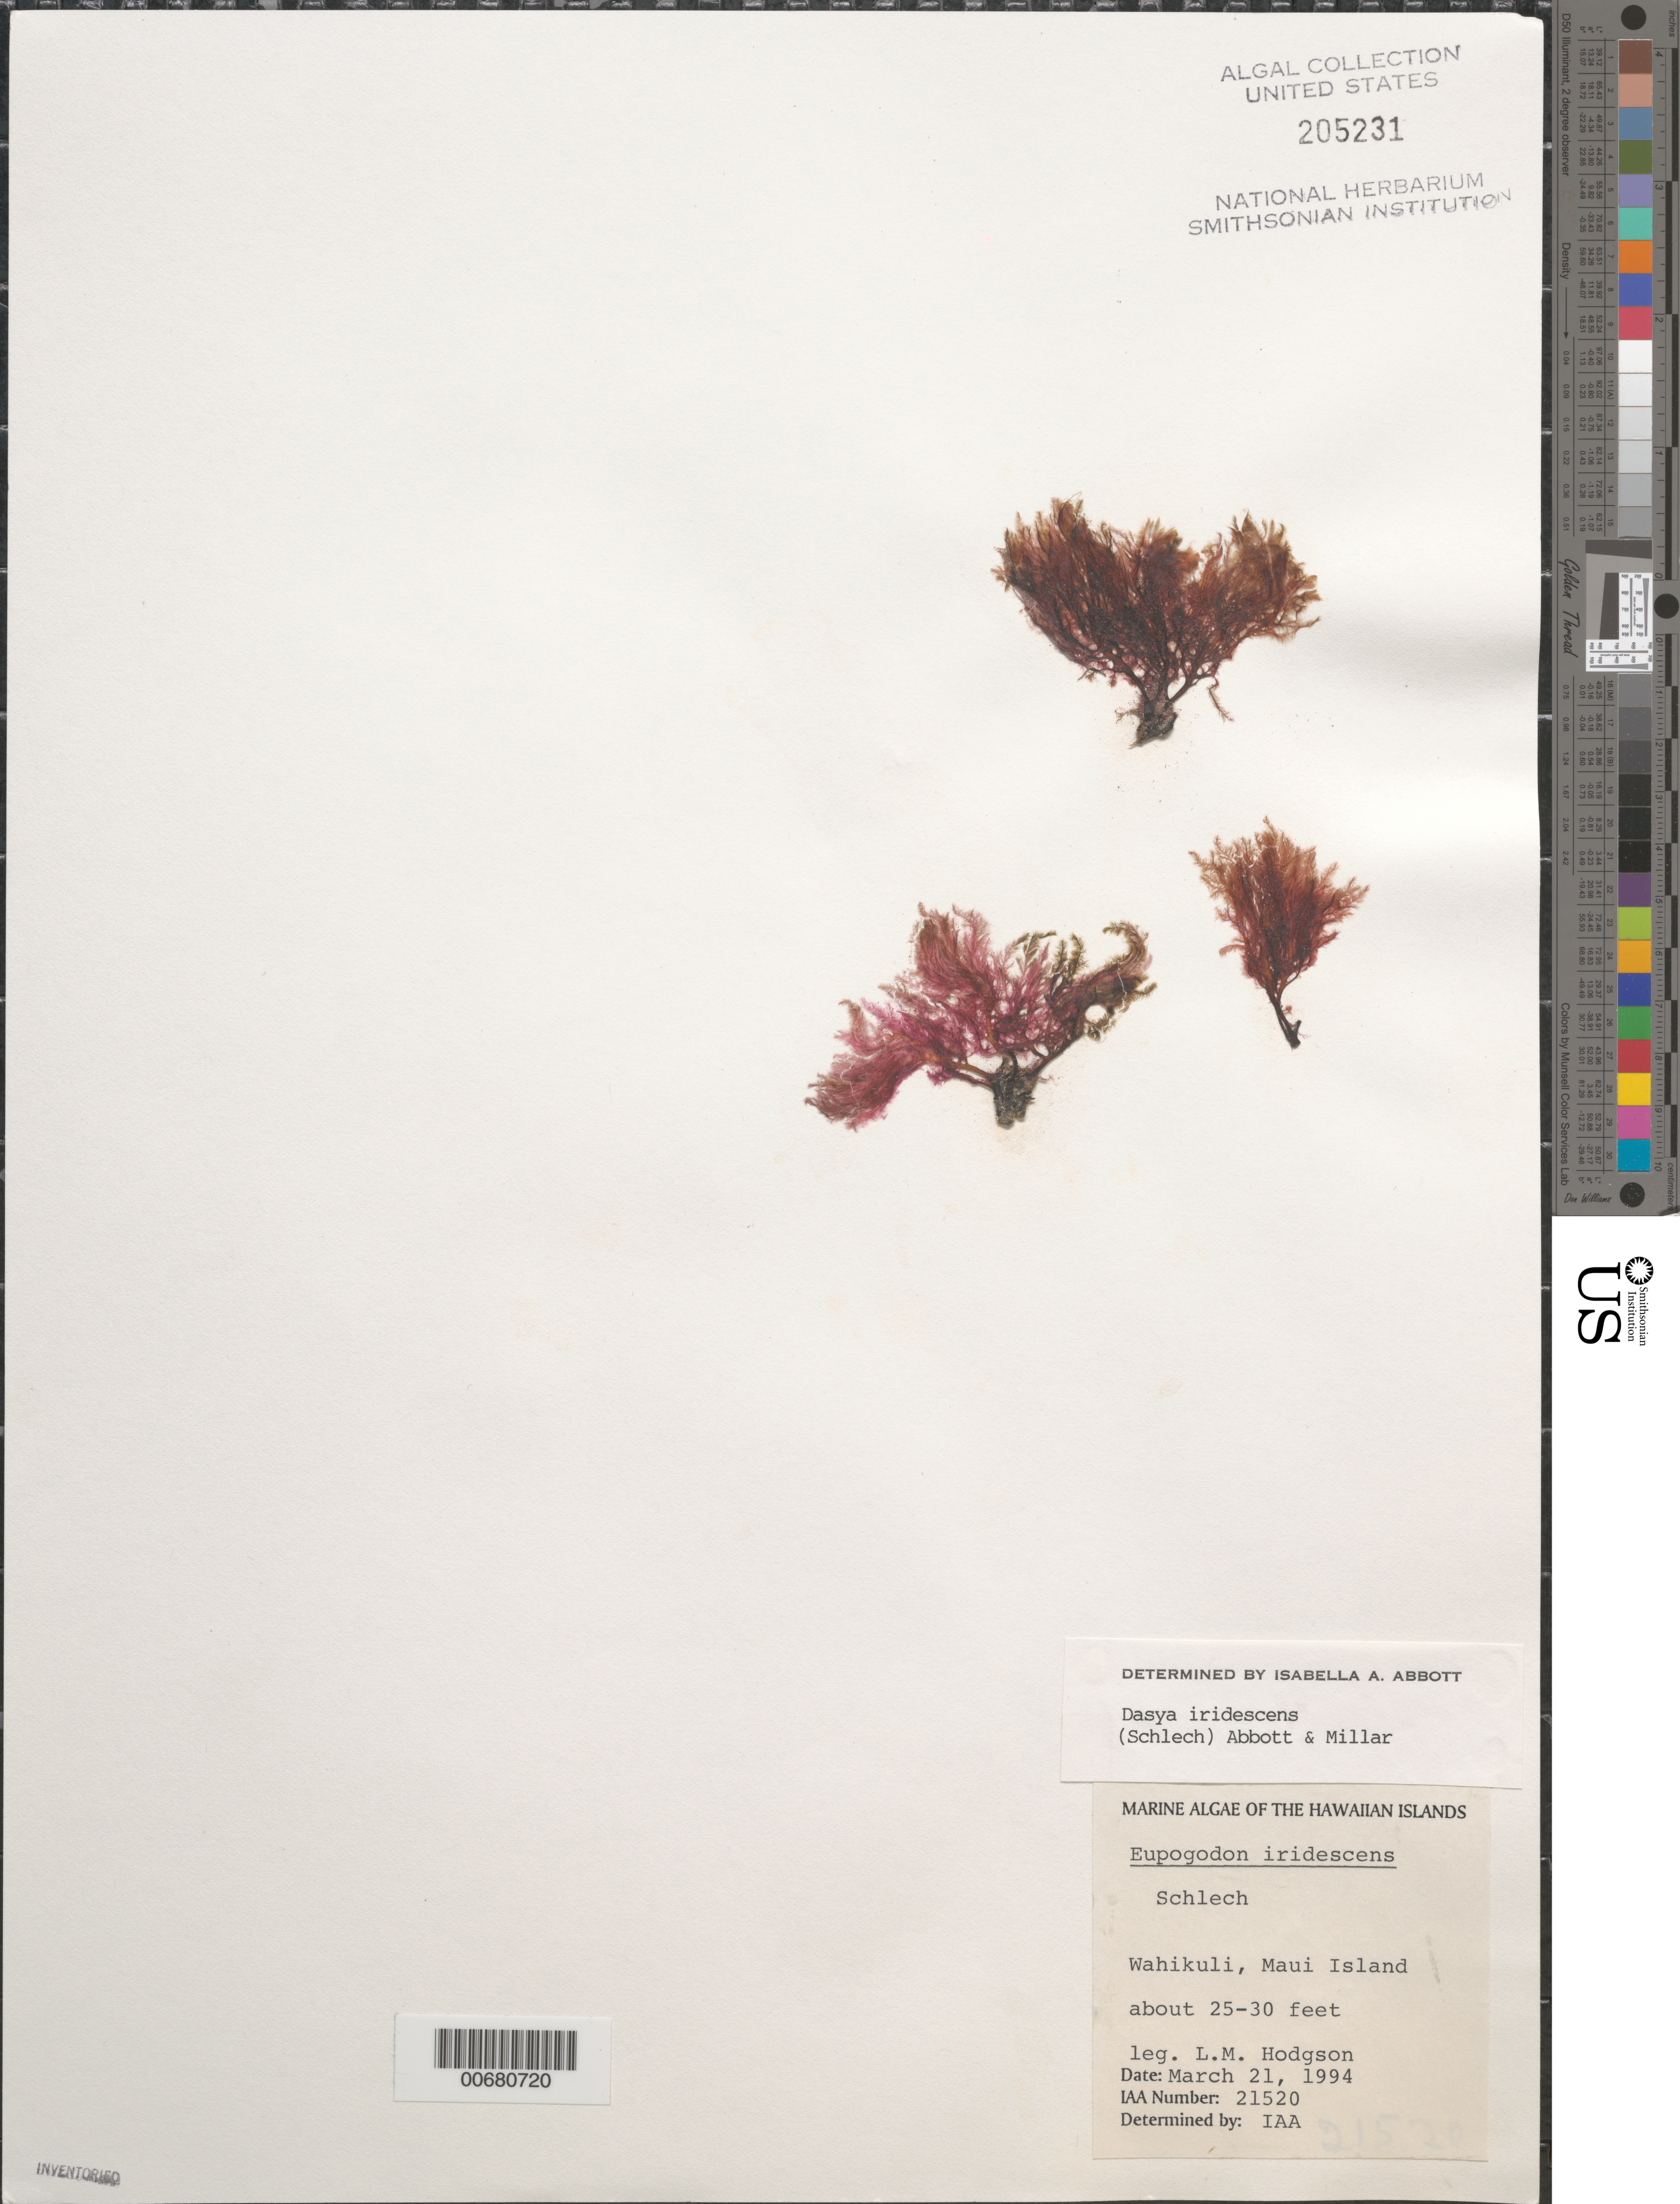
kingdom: Plantae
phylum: Rhodophyta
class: Florideophyceae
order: Ceramiales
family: Dasyaceae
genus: Dasya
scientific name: Dasya iridescens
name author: (Schlech) A.J.K. Millar & I.A. Abbott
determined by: Abbott, Isabella A.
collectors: L. M. Hodgson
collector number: IAA 21520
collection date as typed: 21 Mar 1994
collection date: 1994-03-21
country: United States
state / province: Hawaii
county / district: Maui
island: Maui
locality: Wahikuli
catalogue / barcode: US 205231